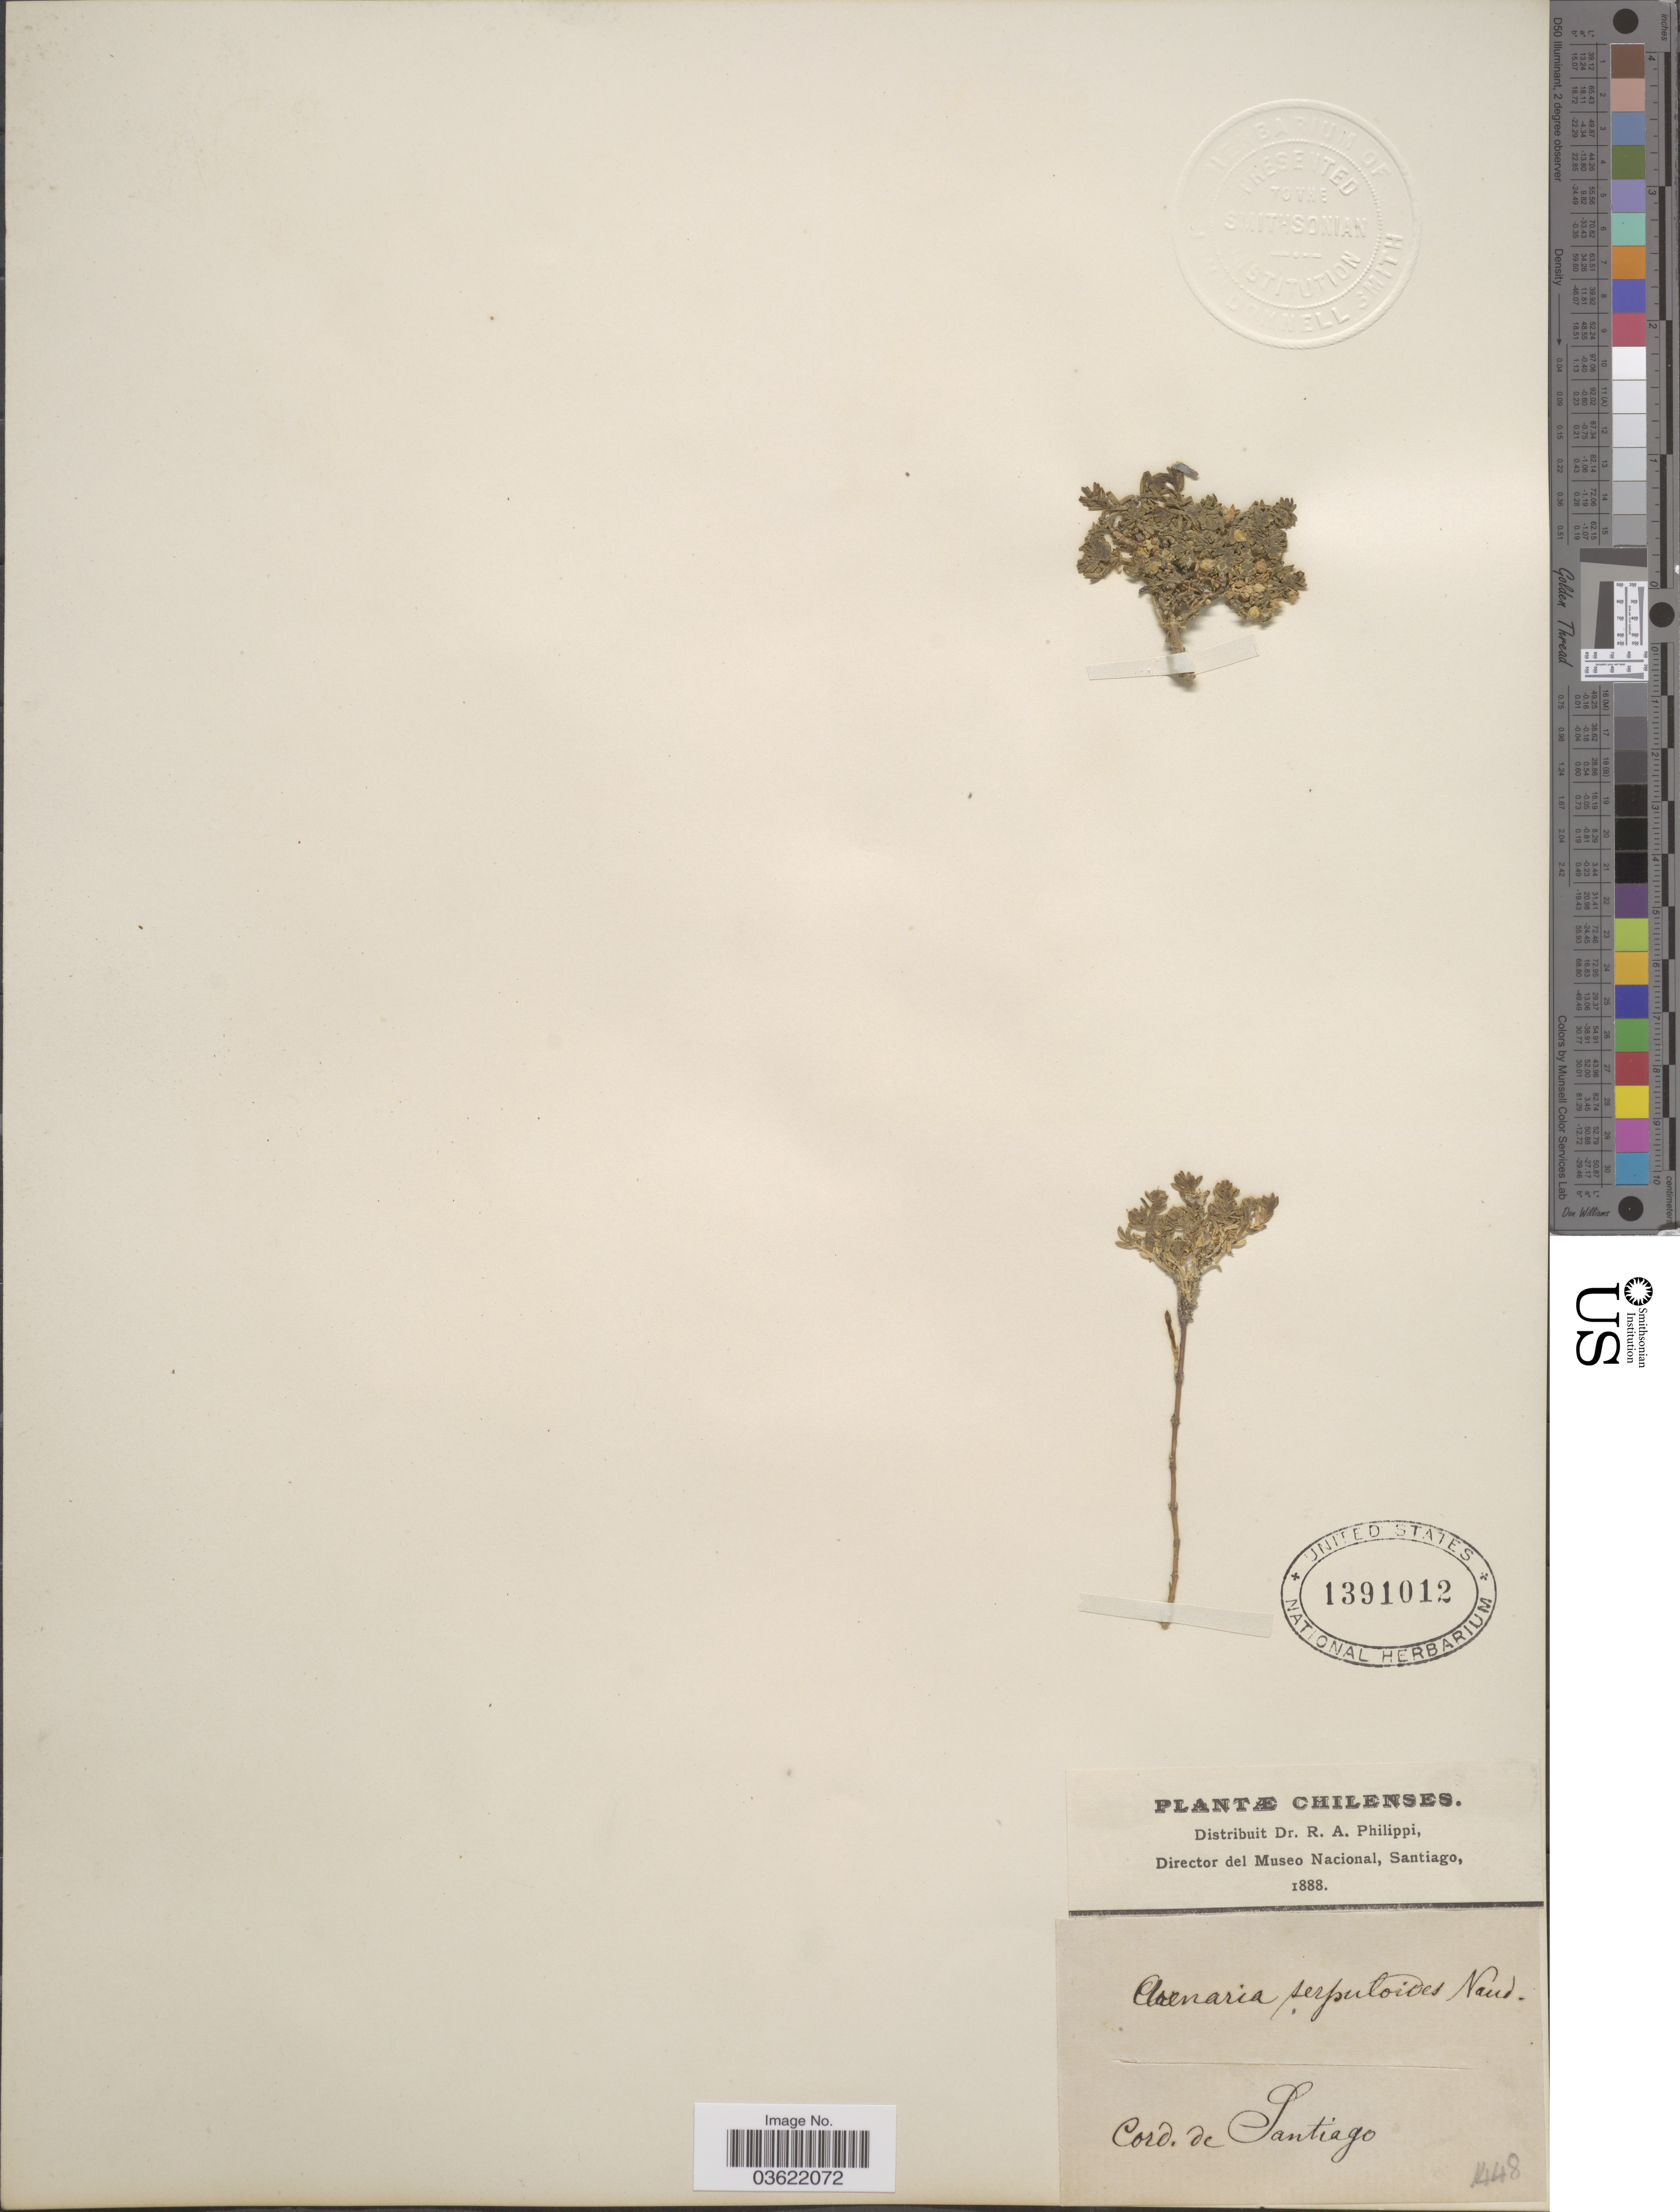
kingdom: Plantae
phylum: Tracheophyta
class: Magnoliopsida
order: Caryophyllales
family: Caryophyllaceae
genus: Arenaria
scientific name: Arenaria serpylloides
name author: Gay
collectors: ex. herb. R.A. Philippi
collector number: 1448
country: Chile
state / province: Región Metropolitana (RM)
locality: Cord. de Santiago.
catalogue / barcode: US 1391012